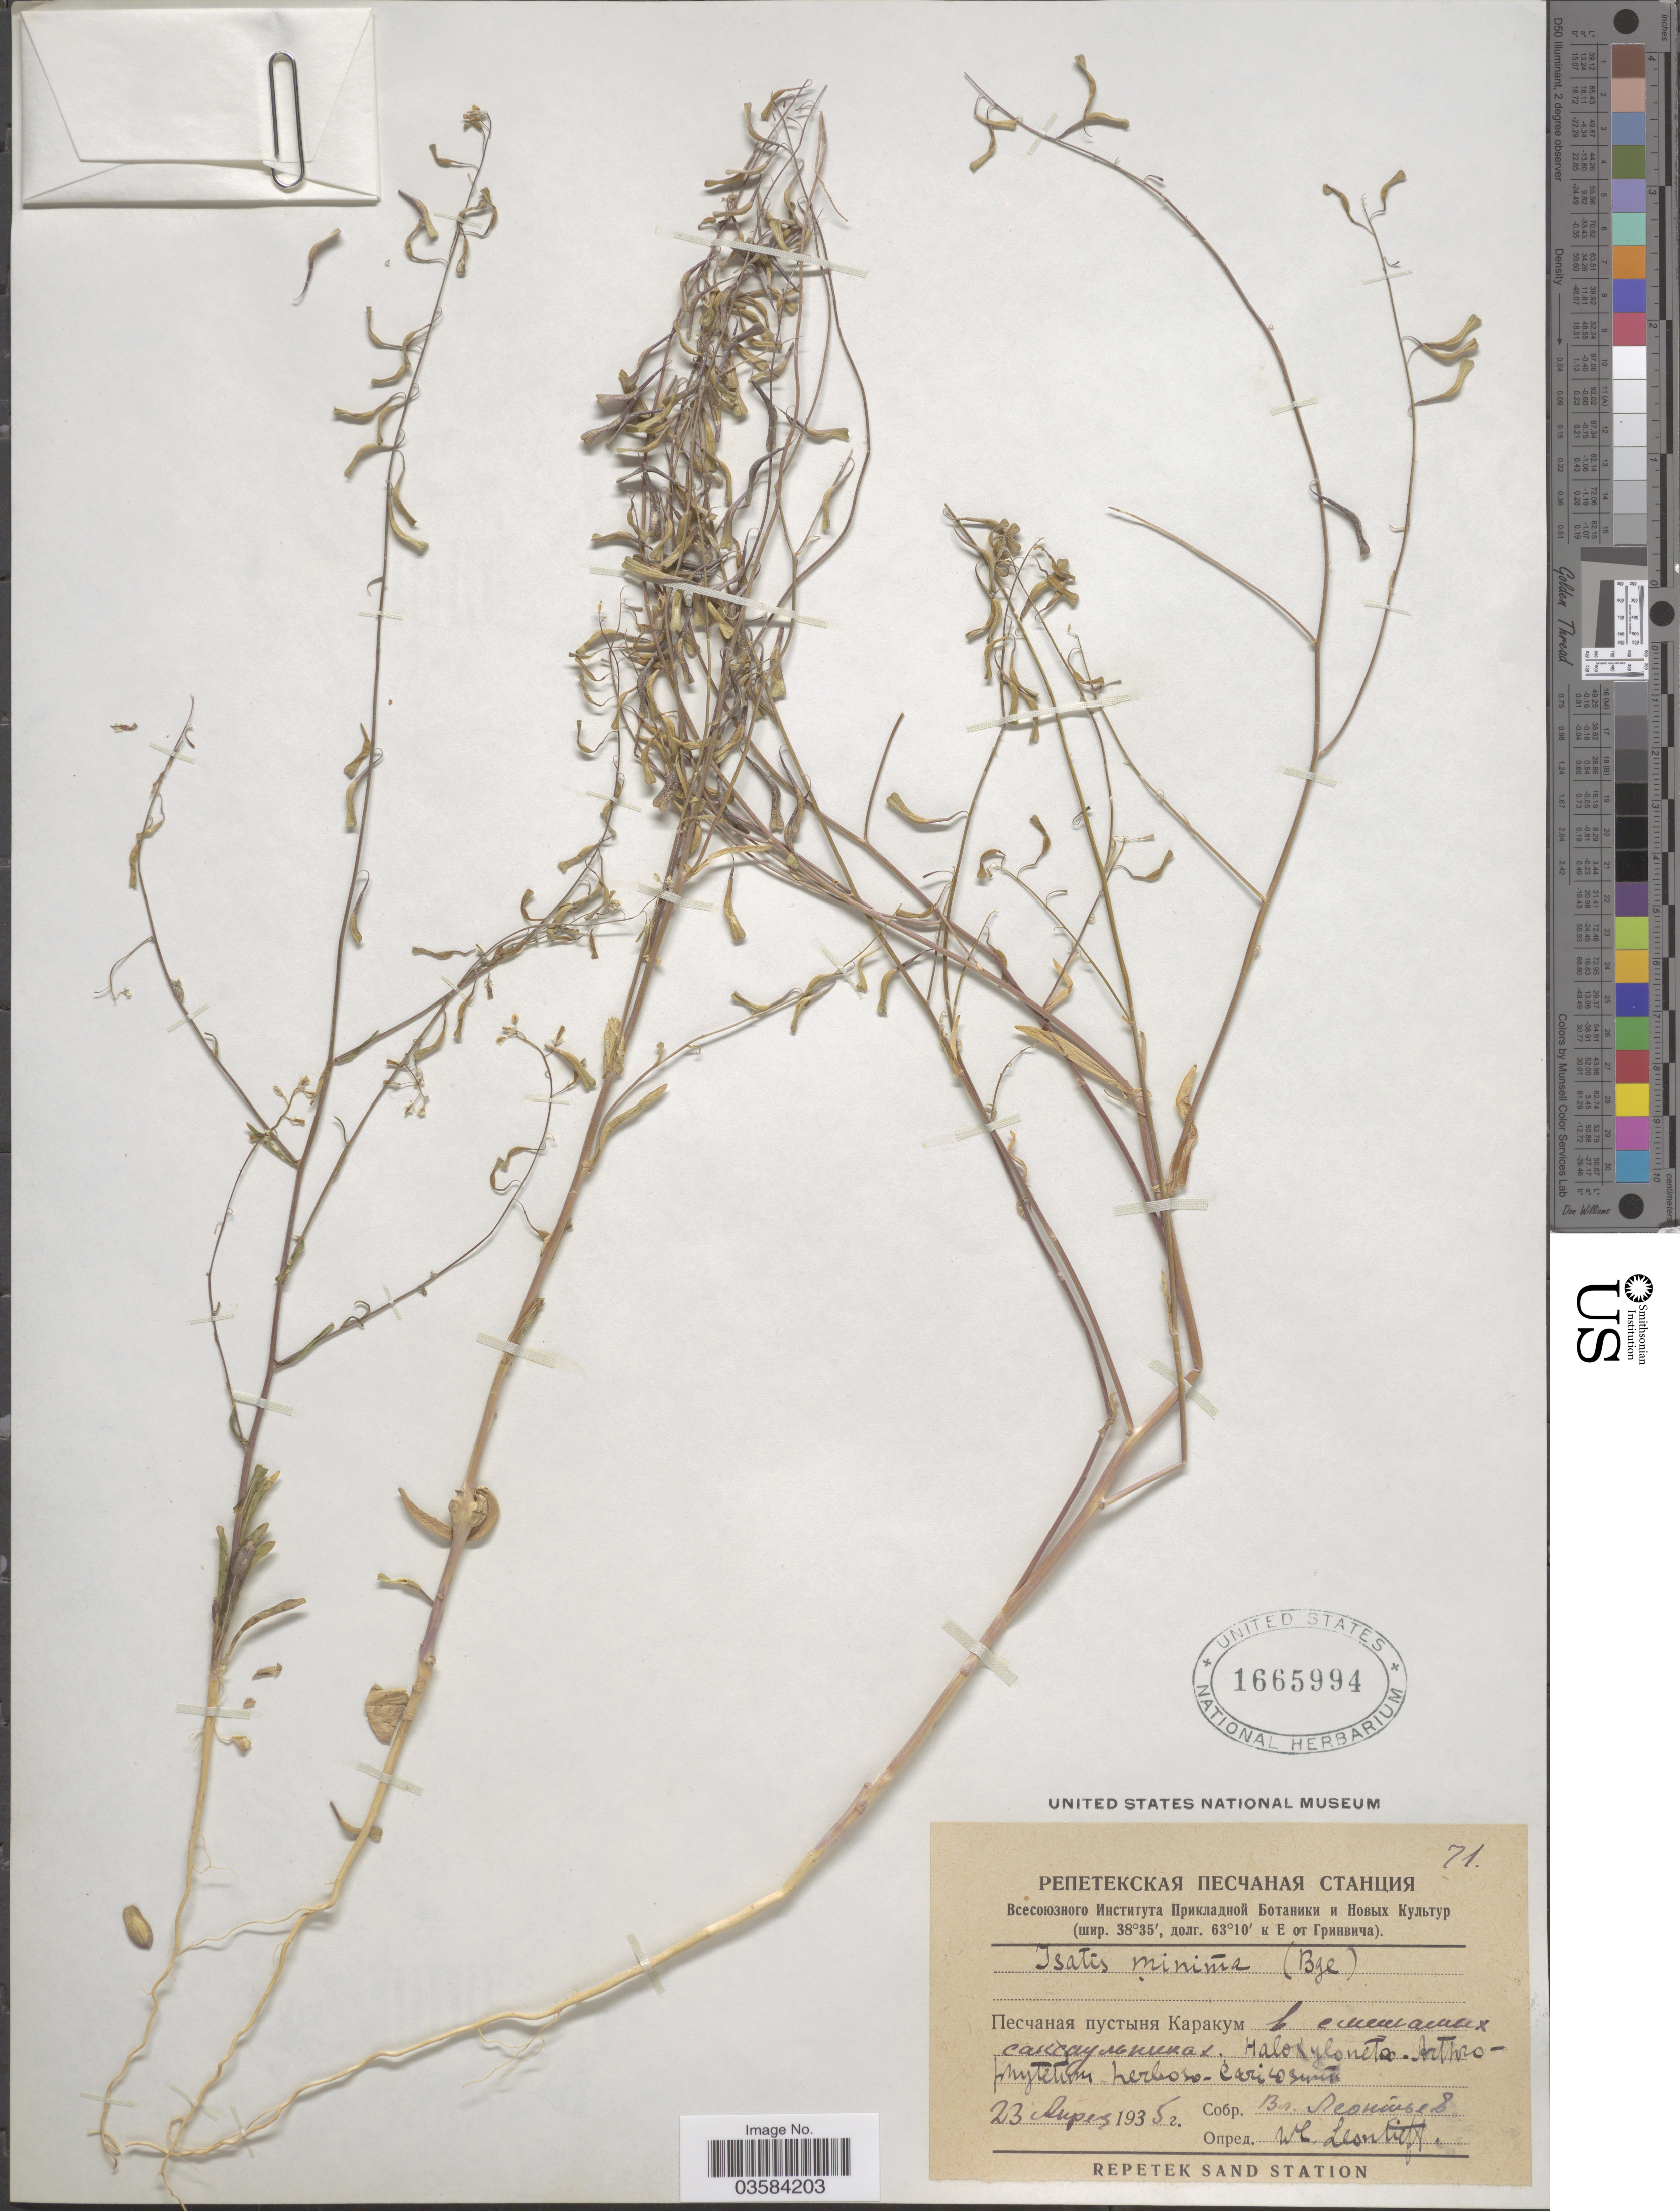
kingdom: Plantae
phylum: Tracheophyta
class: Magnoliopsida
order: Brassicales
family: Brassicaceae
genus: Isatis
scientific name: Isatis minima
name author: Bunge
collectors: V. Leontev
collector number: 71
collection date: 1935-04-22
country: Turkmenistan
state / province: Lebap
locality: Karakum Desert. Repetek Sand Station.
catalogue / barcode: US 1665994